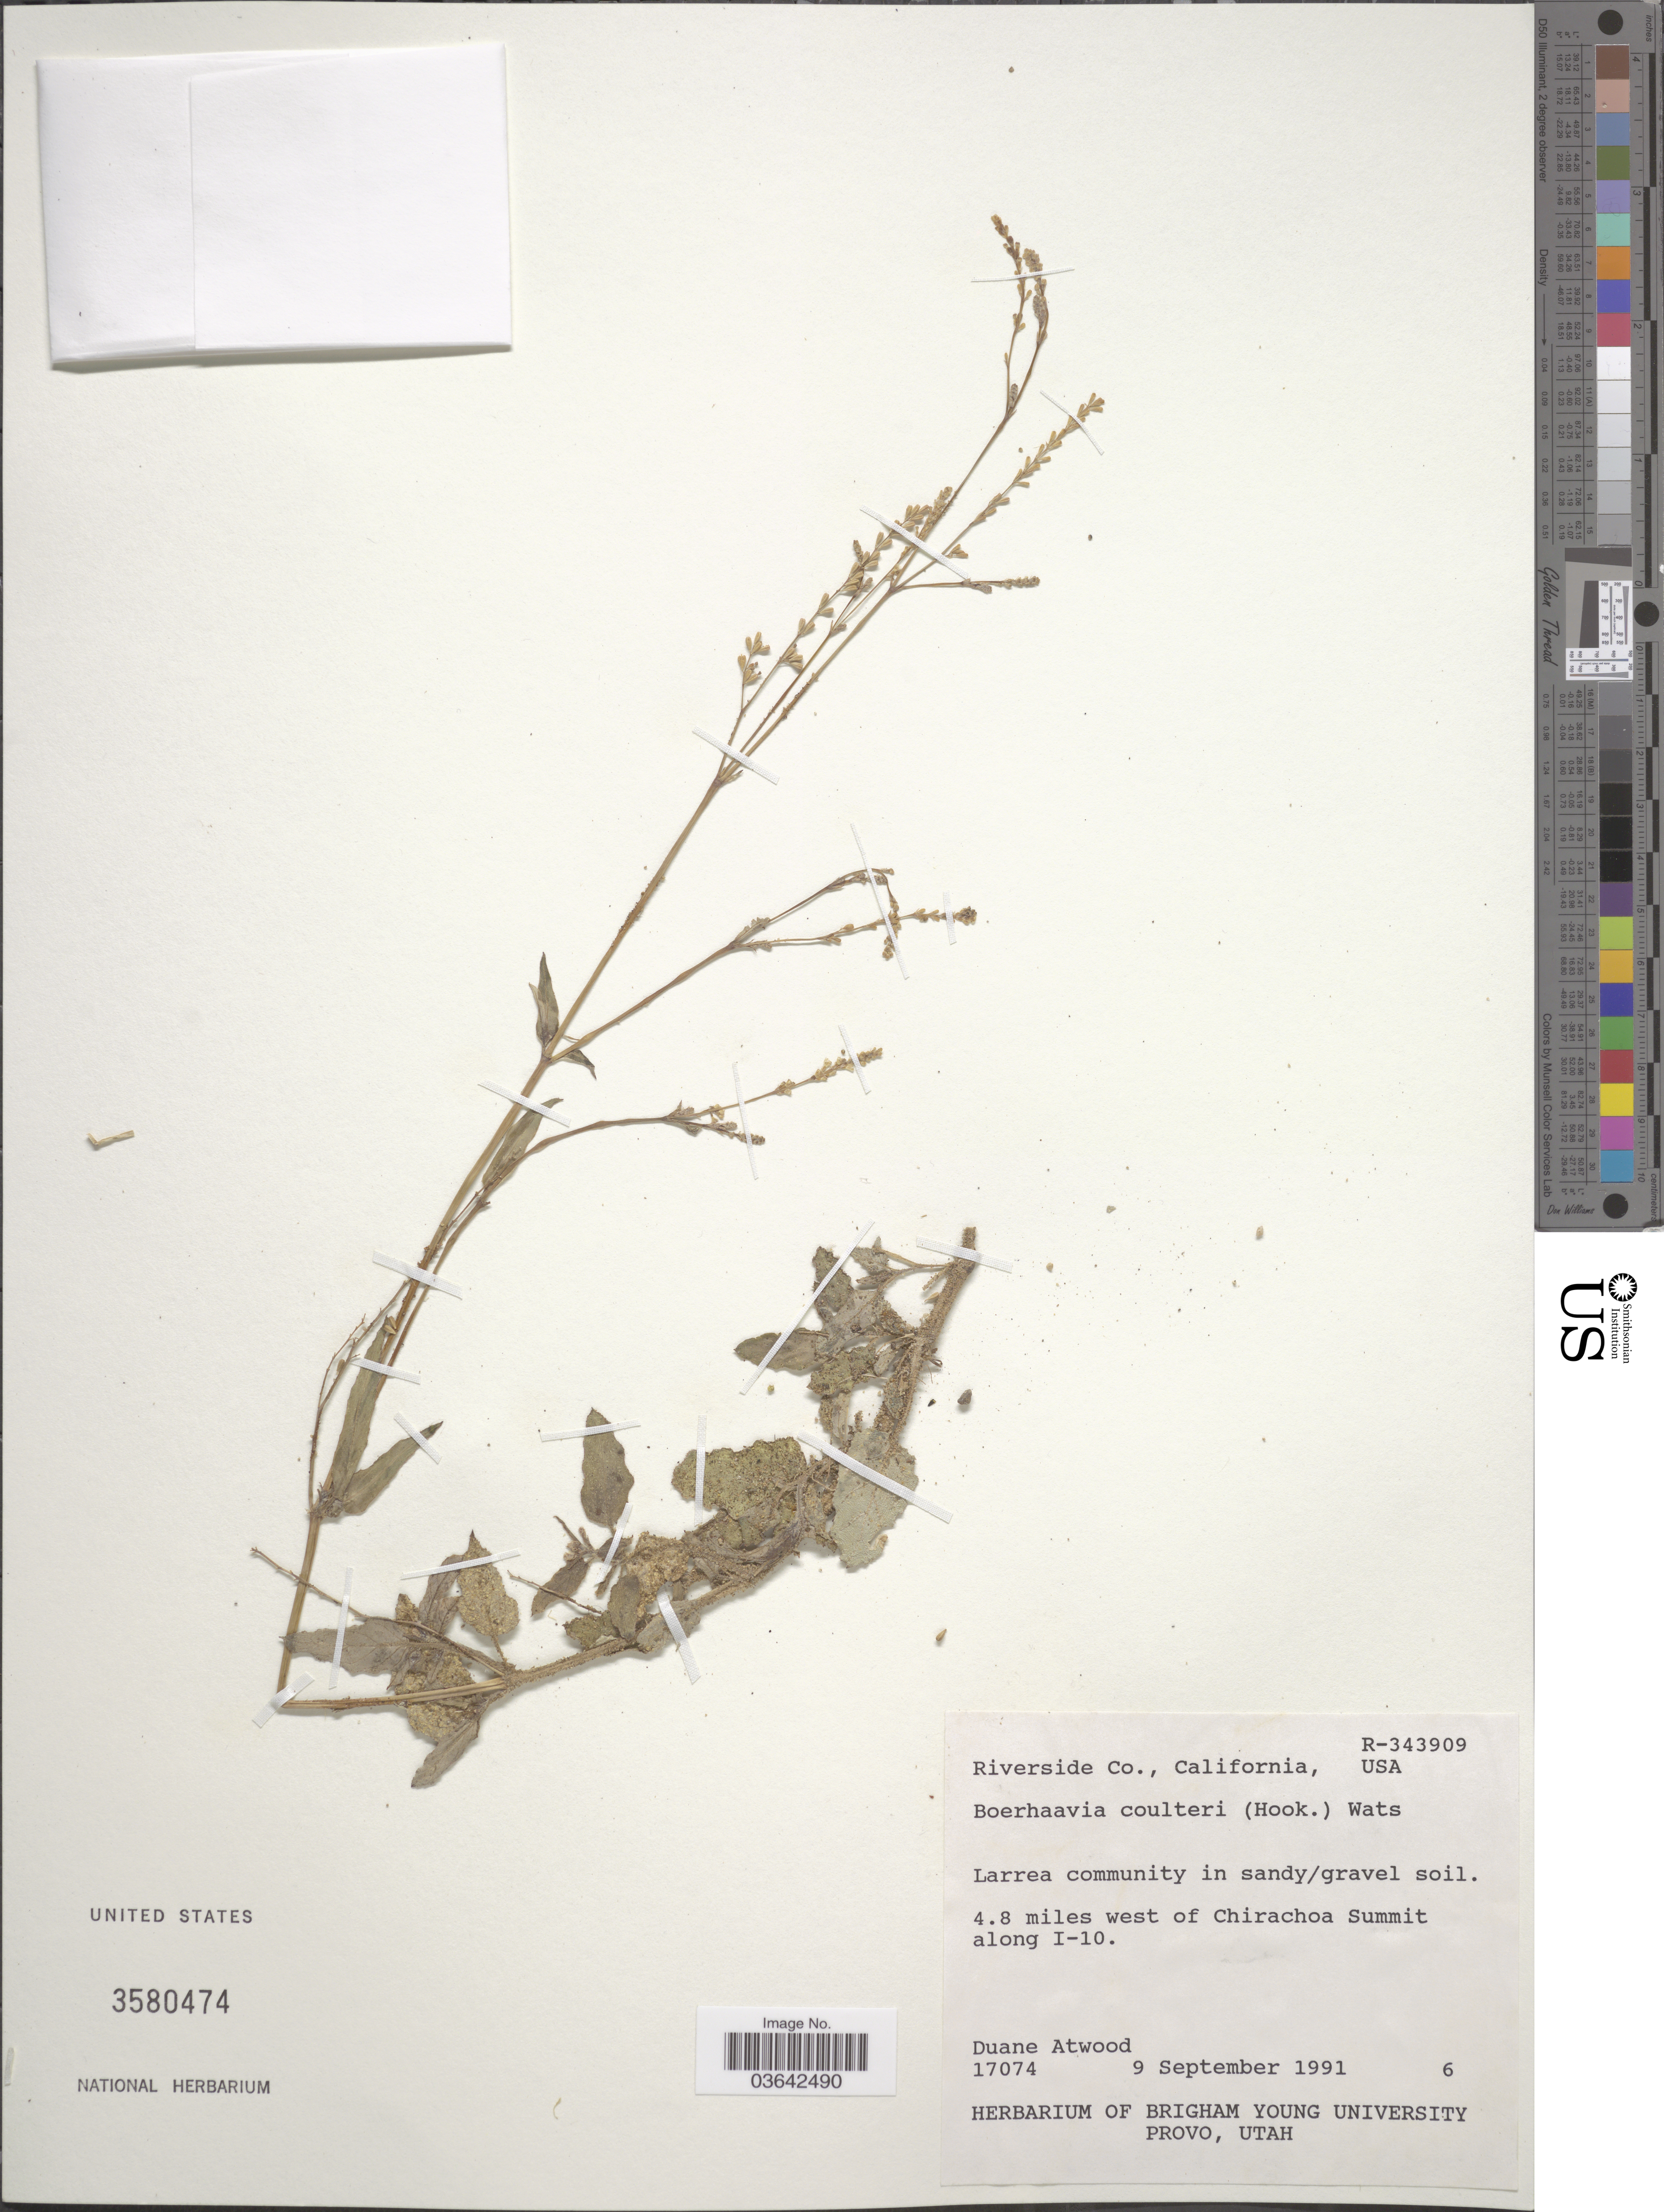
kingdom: Plantae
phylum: Tracheophyta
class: Magnoliopsida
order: Caryophyllales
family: Nyctaginaceae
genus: Boerhavia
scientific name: Boerhavia coulteri var. coulteri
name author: (Hook. f.) S. Watson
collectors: D. Atwood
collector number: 17074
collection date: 1991-09-09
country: United States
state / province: California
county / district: Riverside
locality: Riverside Co. 4.8 miles west of Chirachoa Summit along I-10.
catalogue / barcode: US 3580474